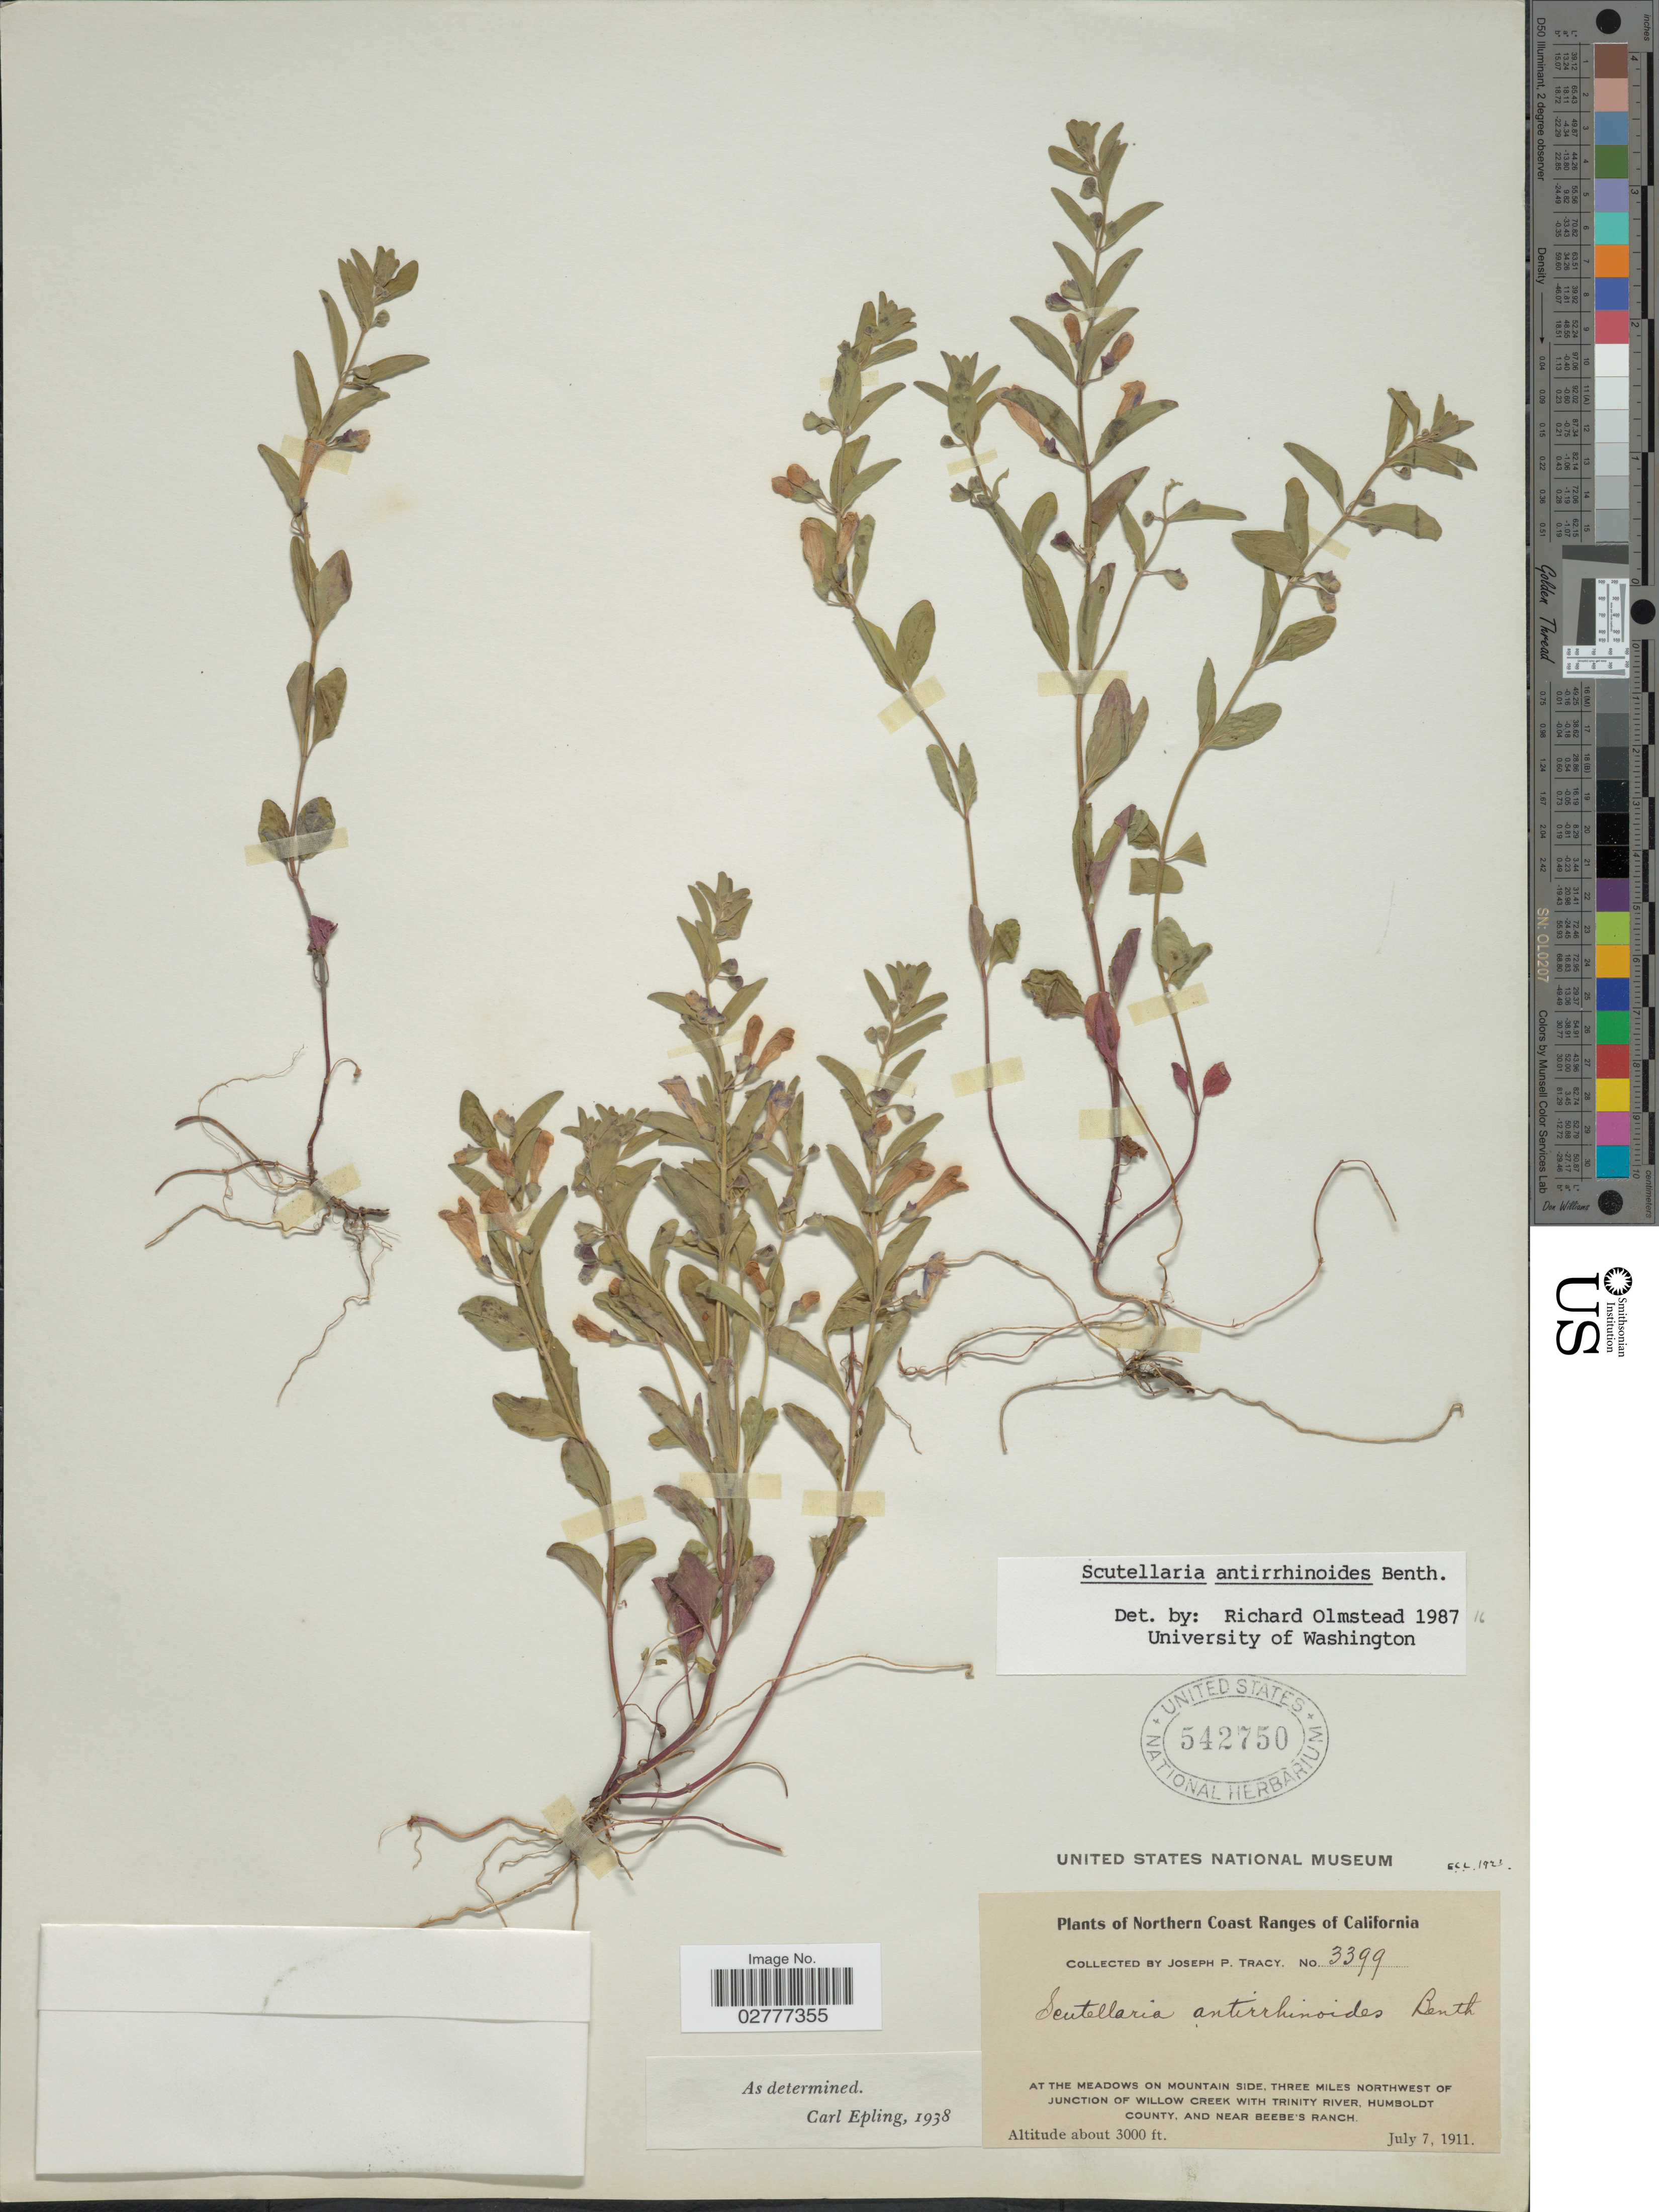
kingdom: Plantae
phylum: Tracheophyta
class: Magnoliopsida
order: Lamiales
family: Lamiaceae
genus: Scutellaria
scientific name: Scutellaria antirrhinoides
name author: Benth.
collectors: J. Tracy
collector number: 3399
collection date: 1911-07-07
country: United States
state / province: California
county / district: Humboldt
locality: Northern Coast Ranges of California. At the meadows on mountain side, three miles northwest of junction of Willow Creek with Trinity River, Humboldt County, and near Beebe's Ranch.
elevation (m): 914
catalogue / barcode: US 542750